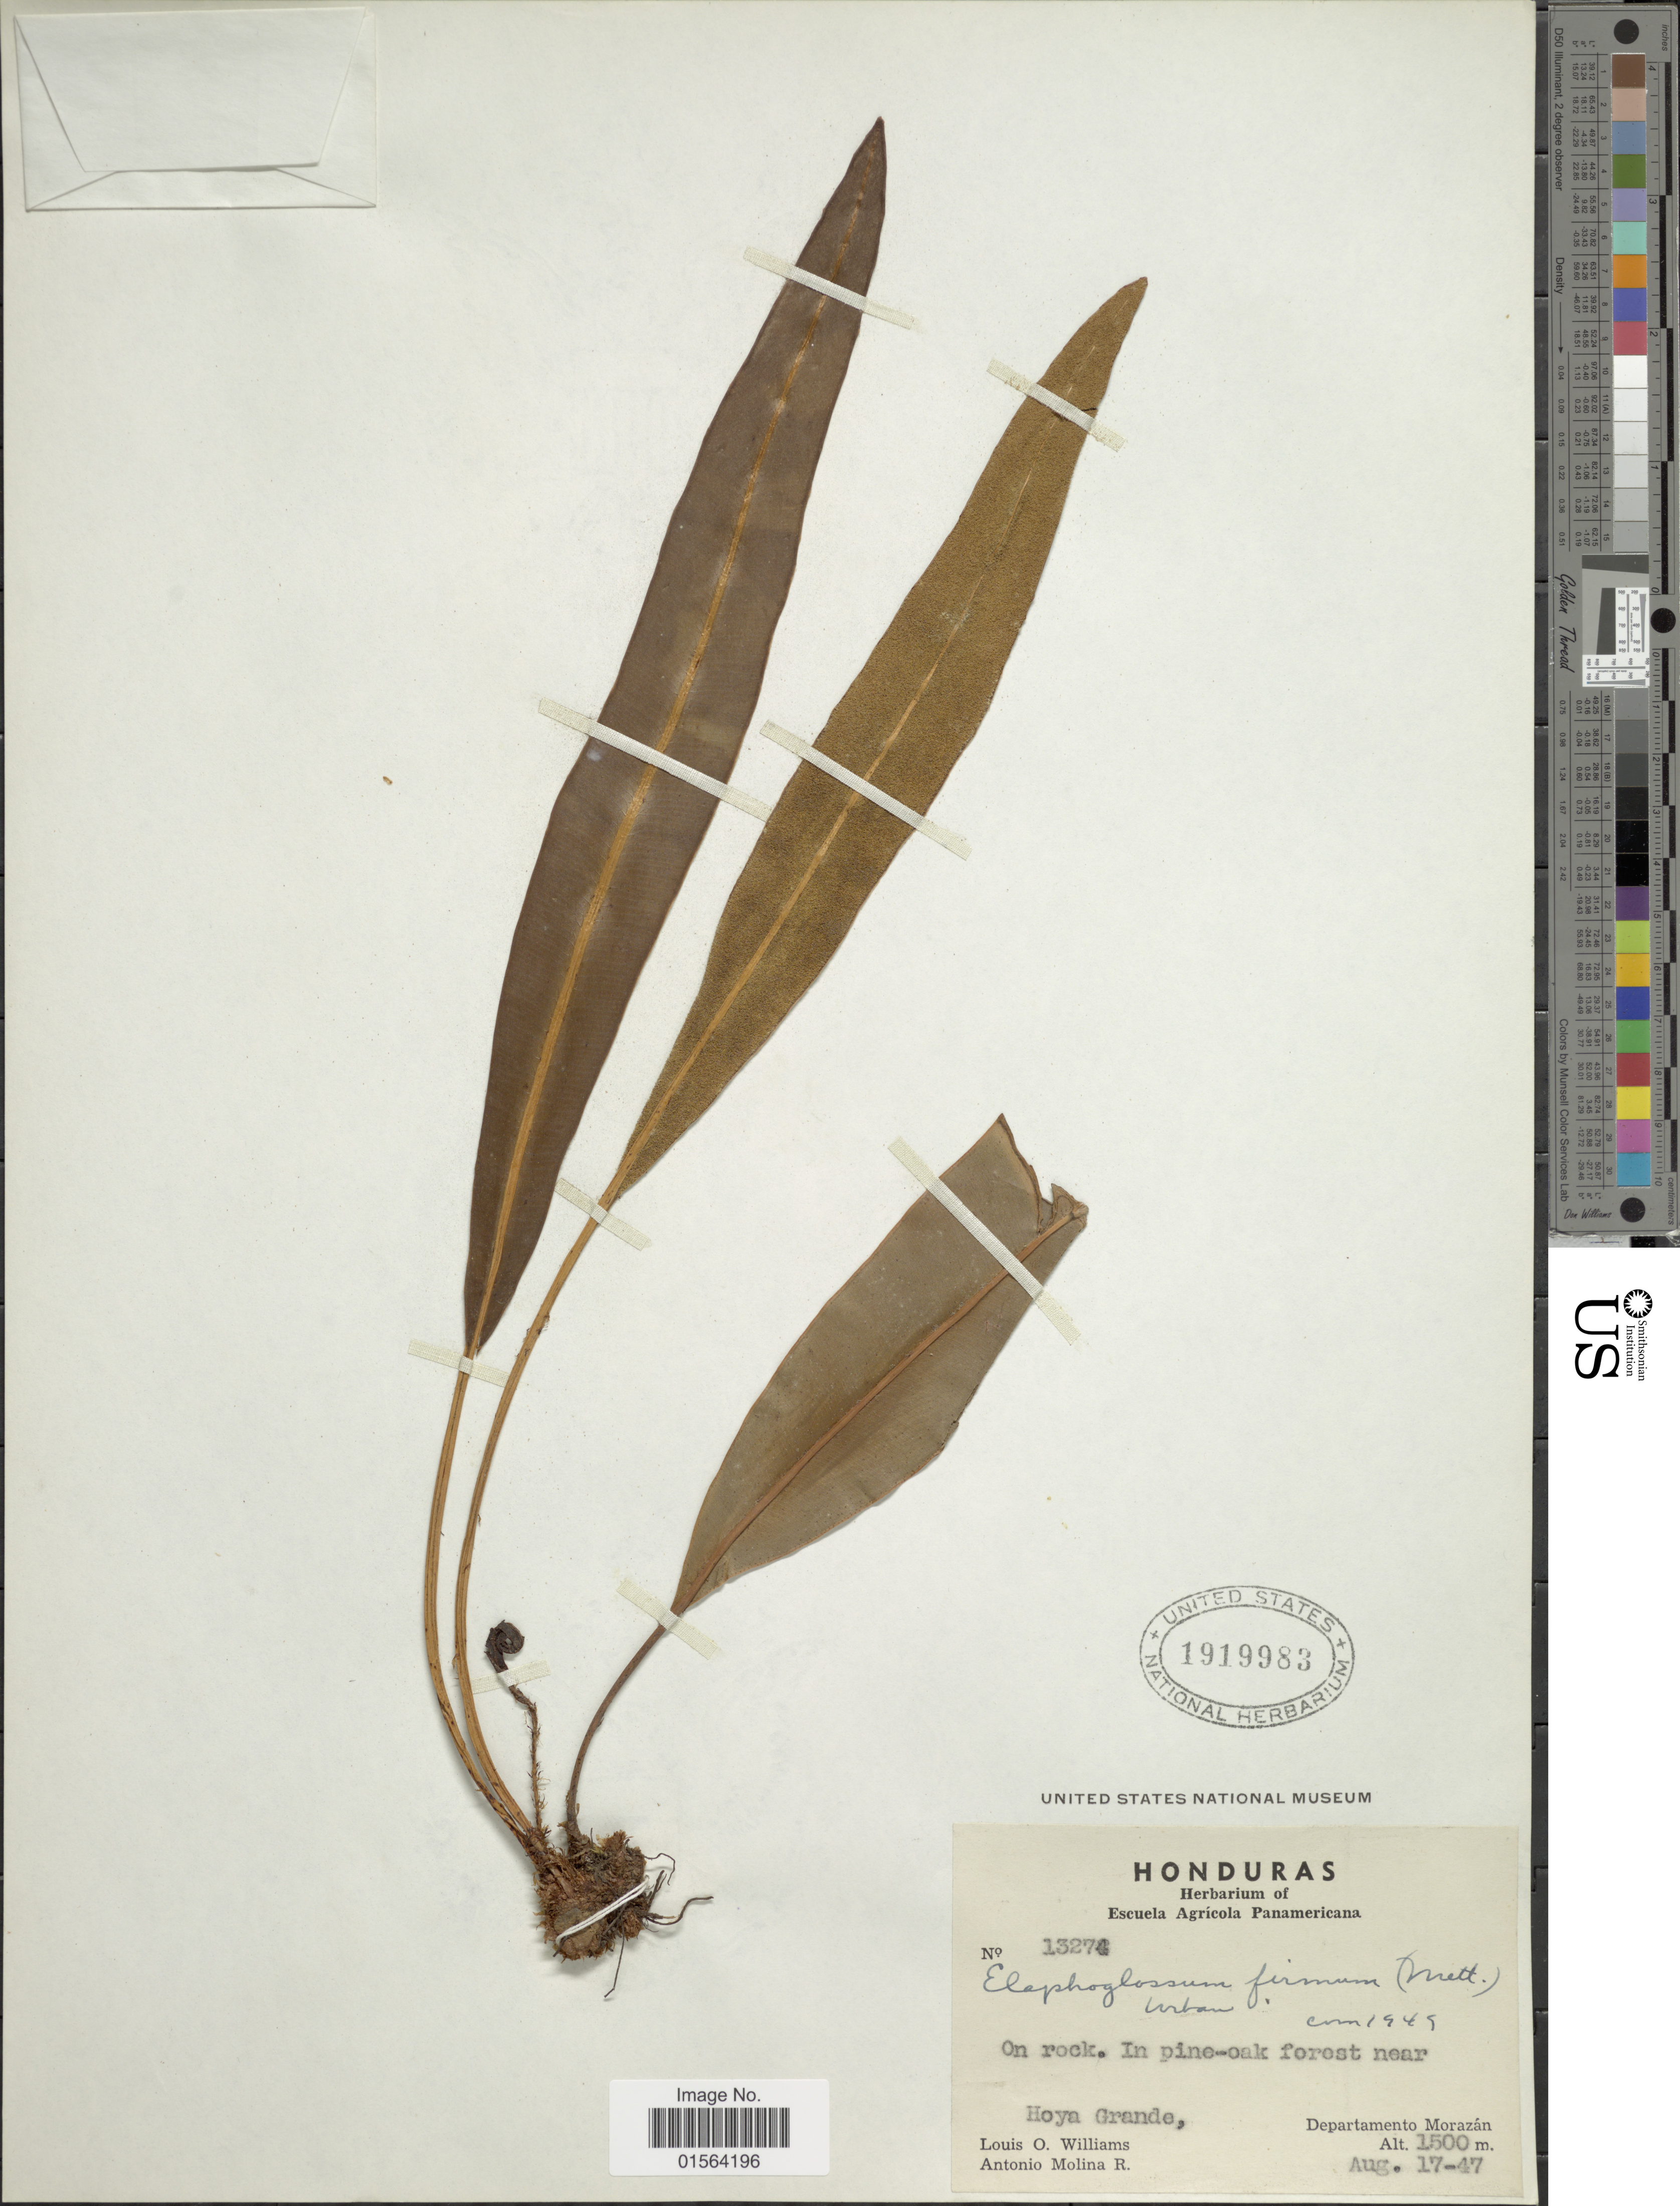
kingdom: Plantae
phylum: Tracheophyta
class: Polypodiopsida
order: Polypodiales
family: Dryopteridaceae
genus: Elaphoglossum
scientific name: Elaphoglossum latifolium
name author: (Sw.) J. Sm.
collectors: L. O. Williams & A. Molina R.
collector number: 13274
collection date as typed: Transcribed d/m/y: 17/8/47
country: Honduras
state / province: Fco. Morazán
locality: Hoya Grande, Departamento Morazan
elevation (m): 1500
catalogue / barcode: US 1919983